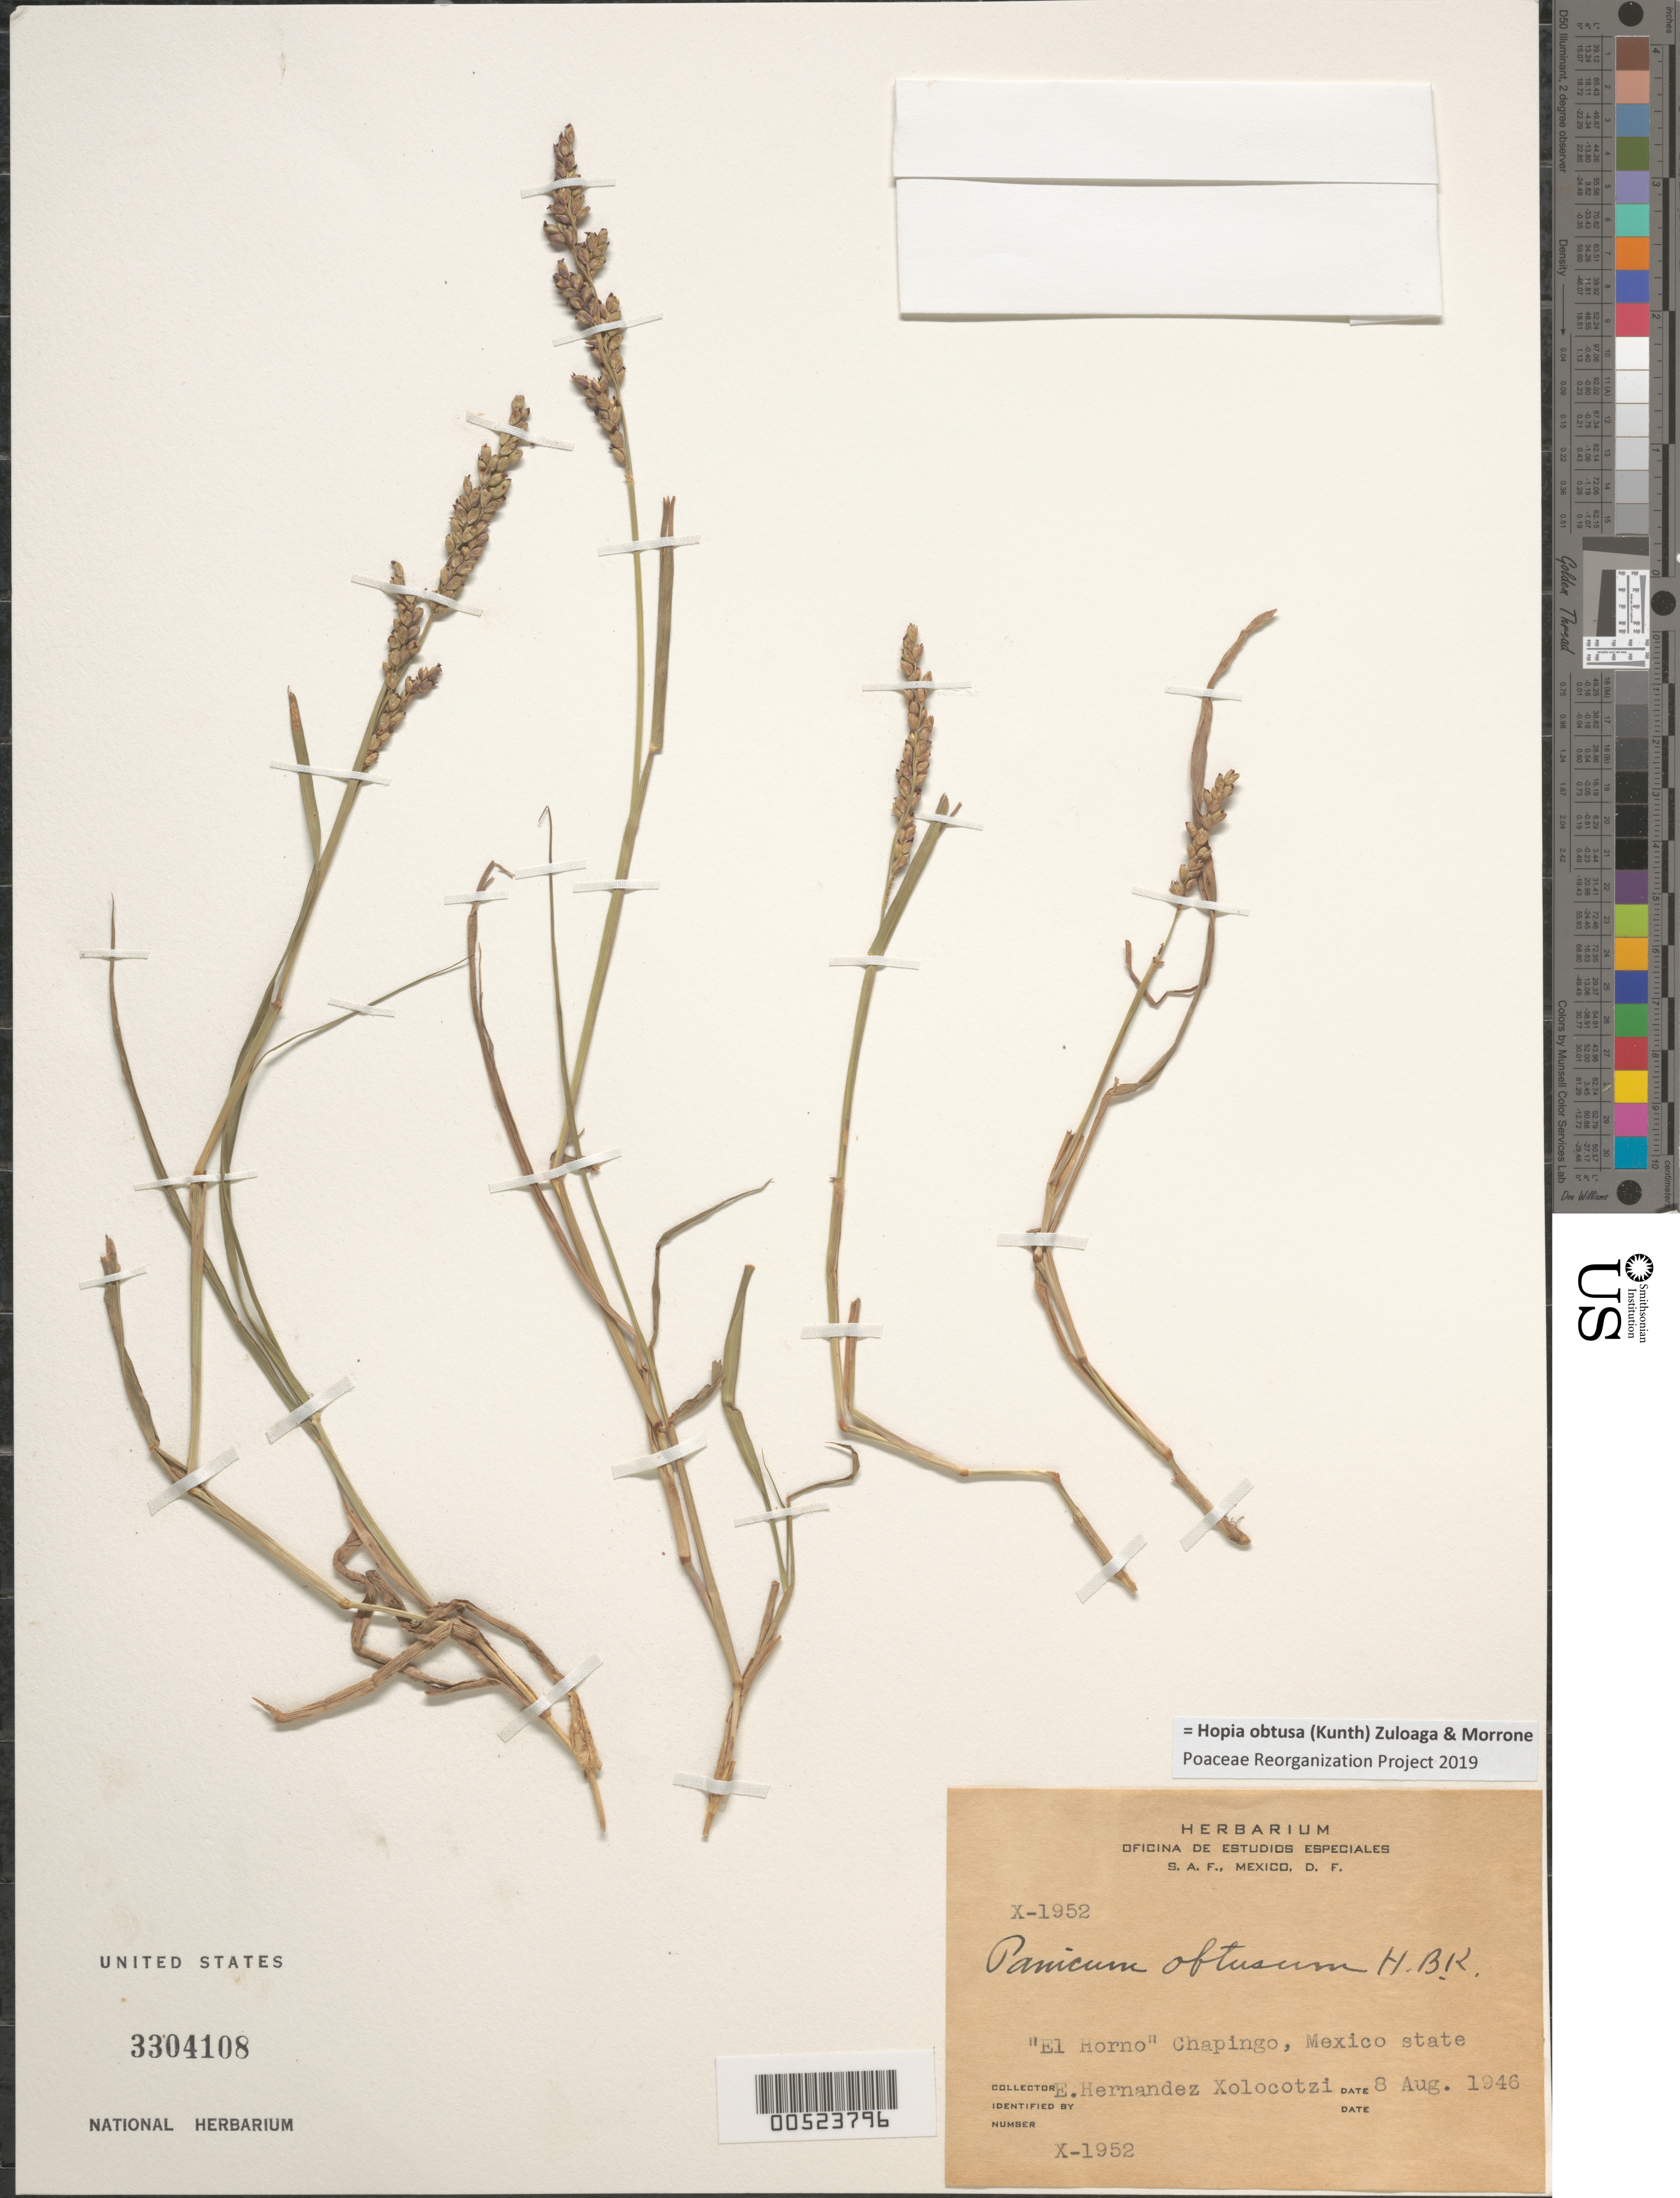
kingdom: Plantae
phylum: Tracheophyta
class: Liliopsida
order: Poales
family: Poaceae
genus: Panicum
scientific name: Panicum obtusum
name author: Kunth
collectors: E. I. Hernández-X.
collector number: X-1952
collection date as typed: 8 Aug 1946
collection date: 1946-08-08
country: Mexico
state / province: México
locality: El Horno Chapingo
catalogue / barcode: US 3304108